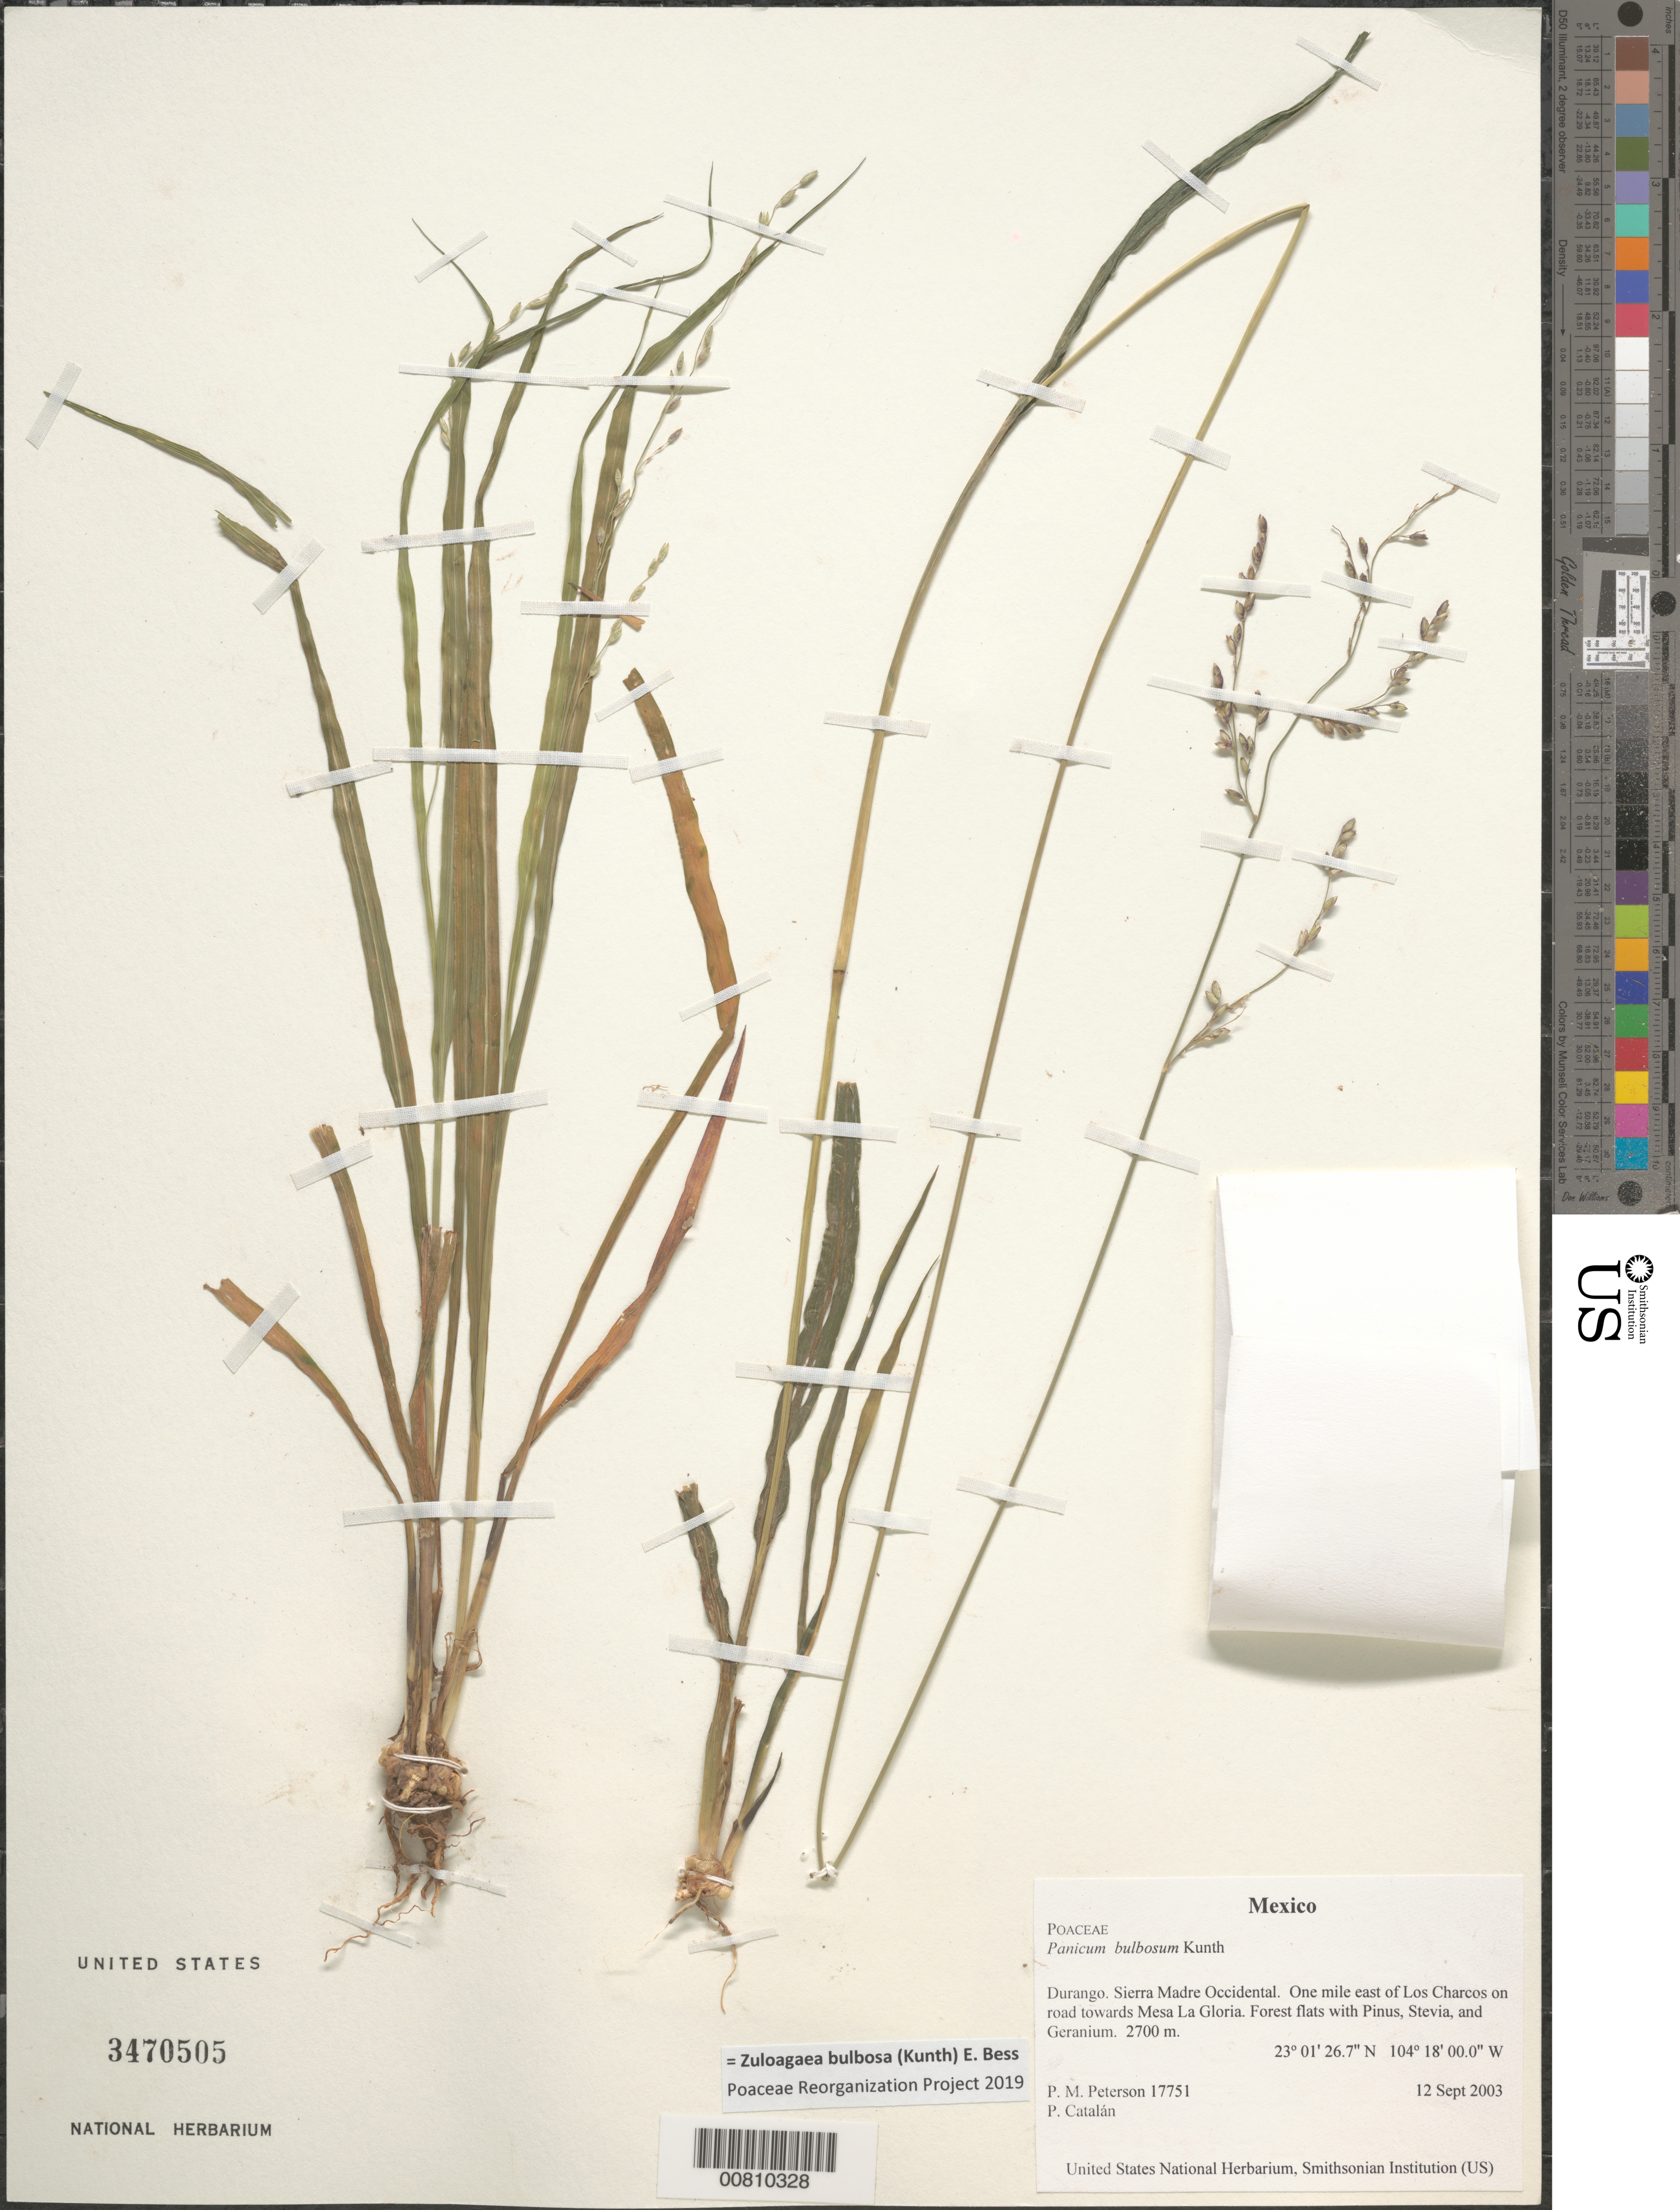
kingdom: Plantae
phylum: Tracheophyta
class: Liliopsida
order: Poales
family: Poaceae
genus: Panicum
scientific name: Panicum bulbosum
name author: Kunth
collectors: P. M. Peterson & F. Sánchez Alvarado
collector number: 17751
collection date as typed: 12 Sep 2003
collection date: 2003-09-12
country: Mexico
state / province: Durango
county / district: Sierra Madre Occidental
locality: One mile east of Los Charcos on road towards Mesa La Gloria. Forest flats with Pinus, Stevia, and Geranium.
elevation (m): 2700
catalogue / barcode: US 3470505